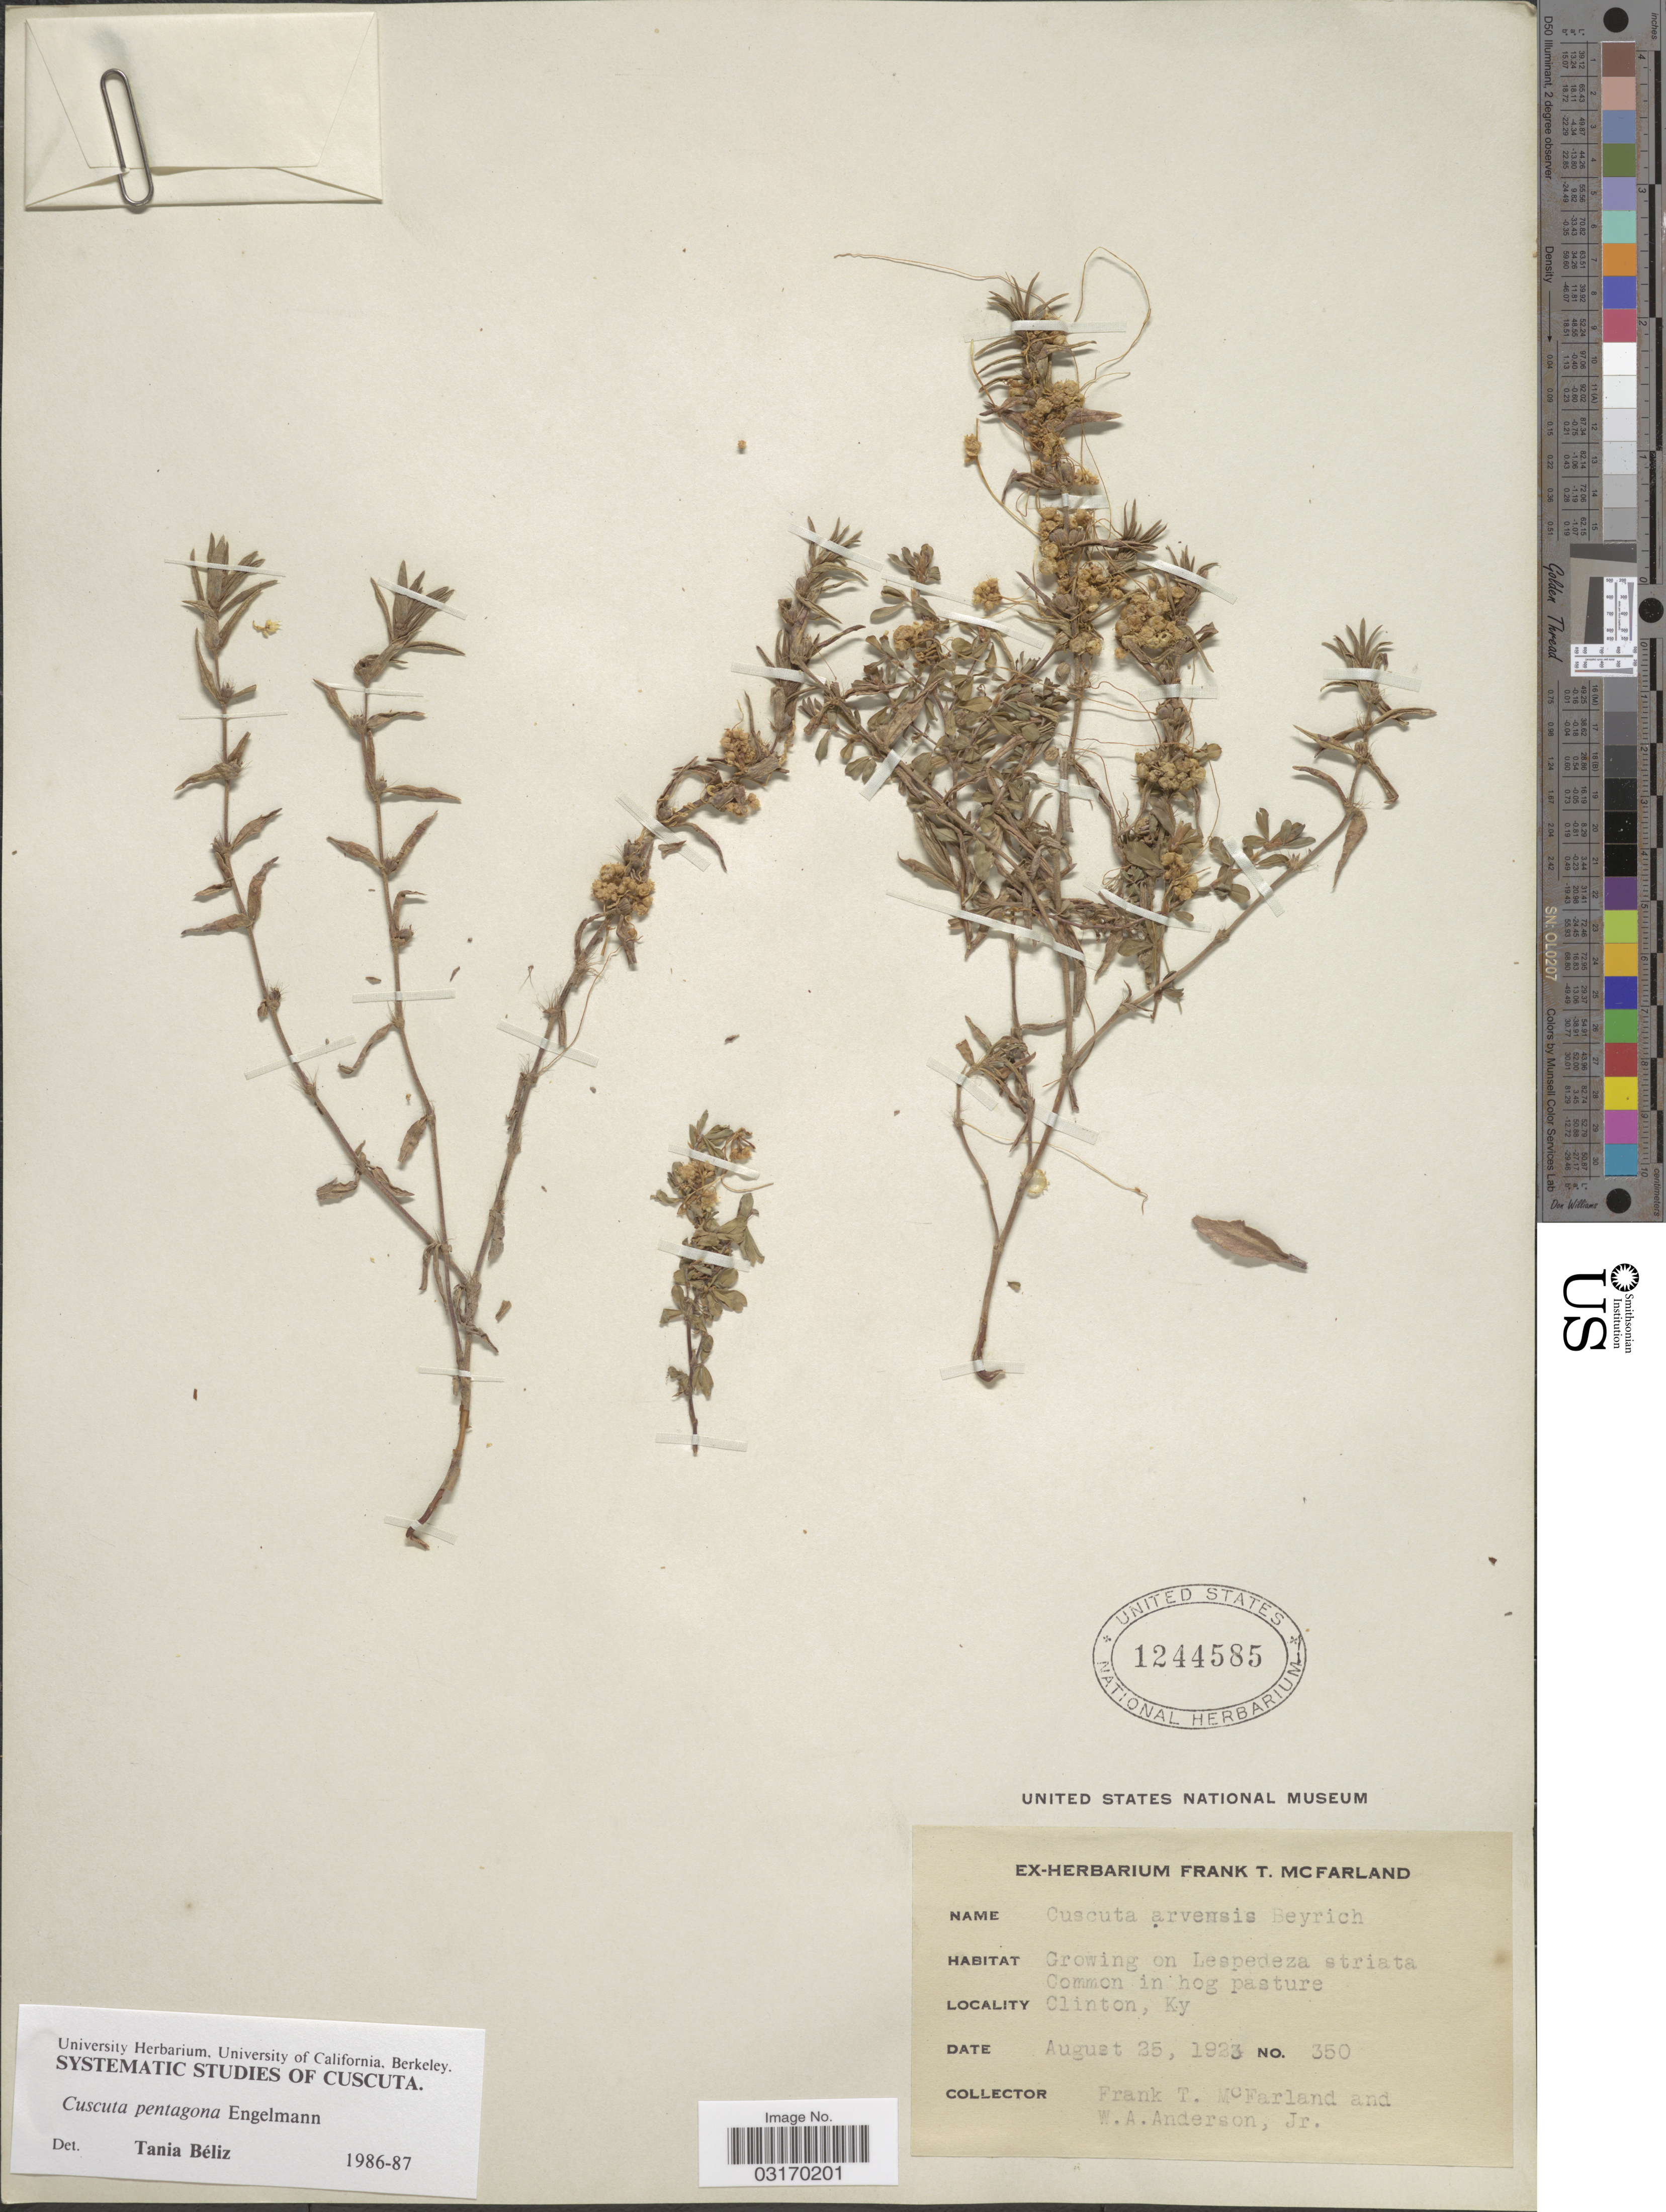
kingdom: Plantae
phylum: Tracheophyta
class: Magnoliopsida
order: Solanales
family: Convolvulaceae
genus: Cuscuta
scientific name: Cuscuta pentagona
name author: Engelm.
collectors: F. McFarland & W. Anderson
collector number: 350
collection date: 1923-08-25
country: United States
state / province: Kentucky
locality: Clinton.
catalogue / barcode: US 1244585